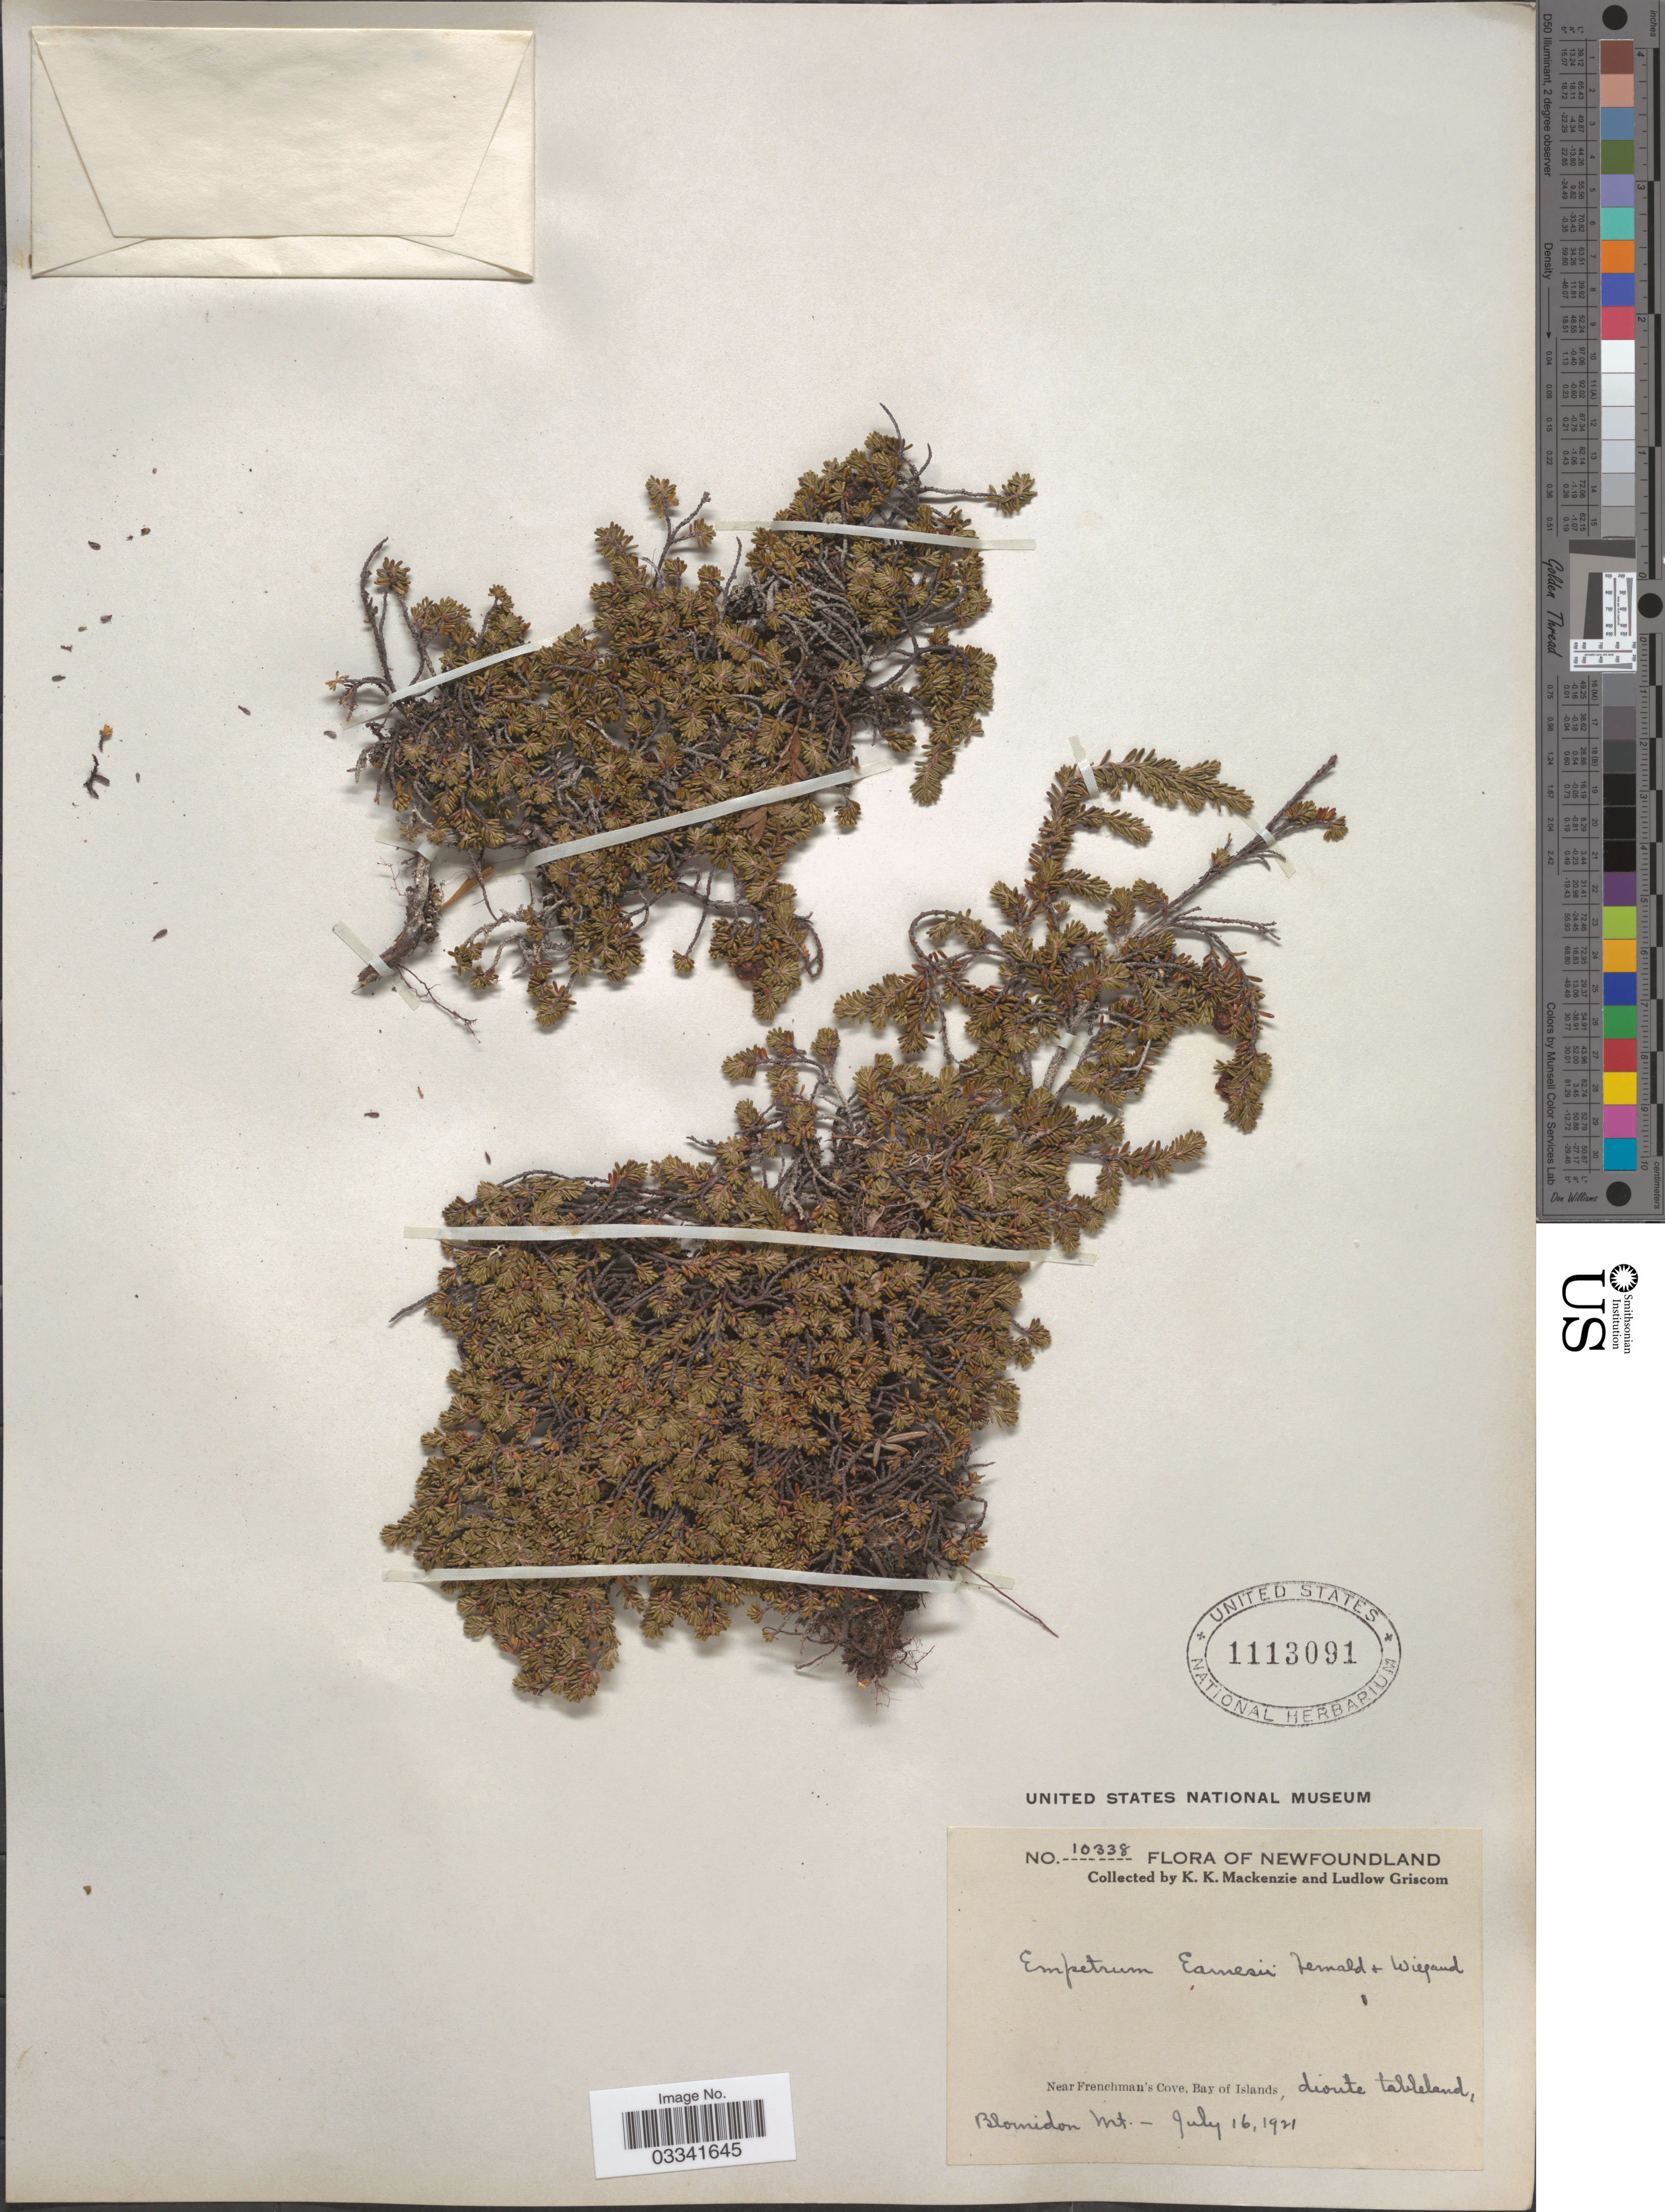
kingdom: Plantae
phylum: Tracheophyta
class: Magnoliopsida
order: Ericales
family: Ericaceae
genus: Empetrum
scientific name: Empetrum eamesii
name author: Fernald & Wiegand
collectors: K. K. Mackenzie & L. Griscom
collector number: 10338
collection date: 1921-07-16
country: Canada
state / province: Newfoundland and Labrador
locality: Near Frenchman's Cove, Bay of Islands, dioute tableland, Blomidon Mt.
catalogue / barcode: US 1113091